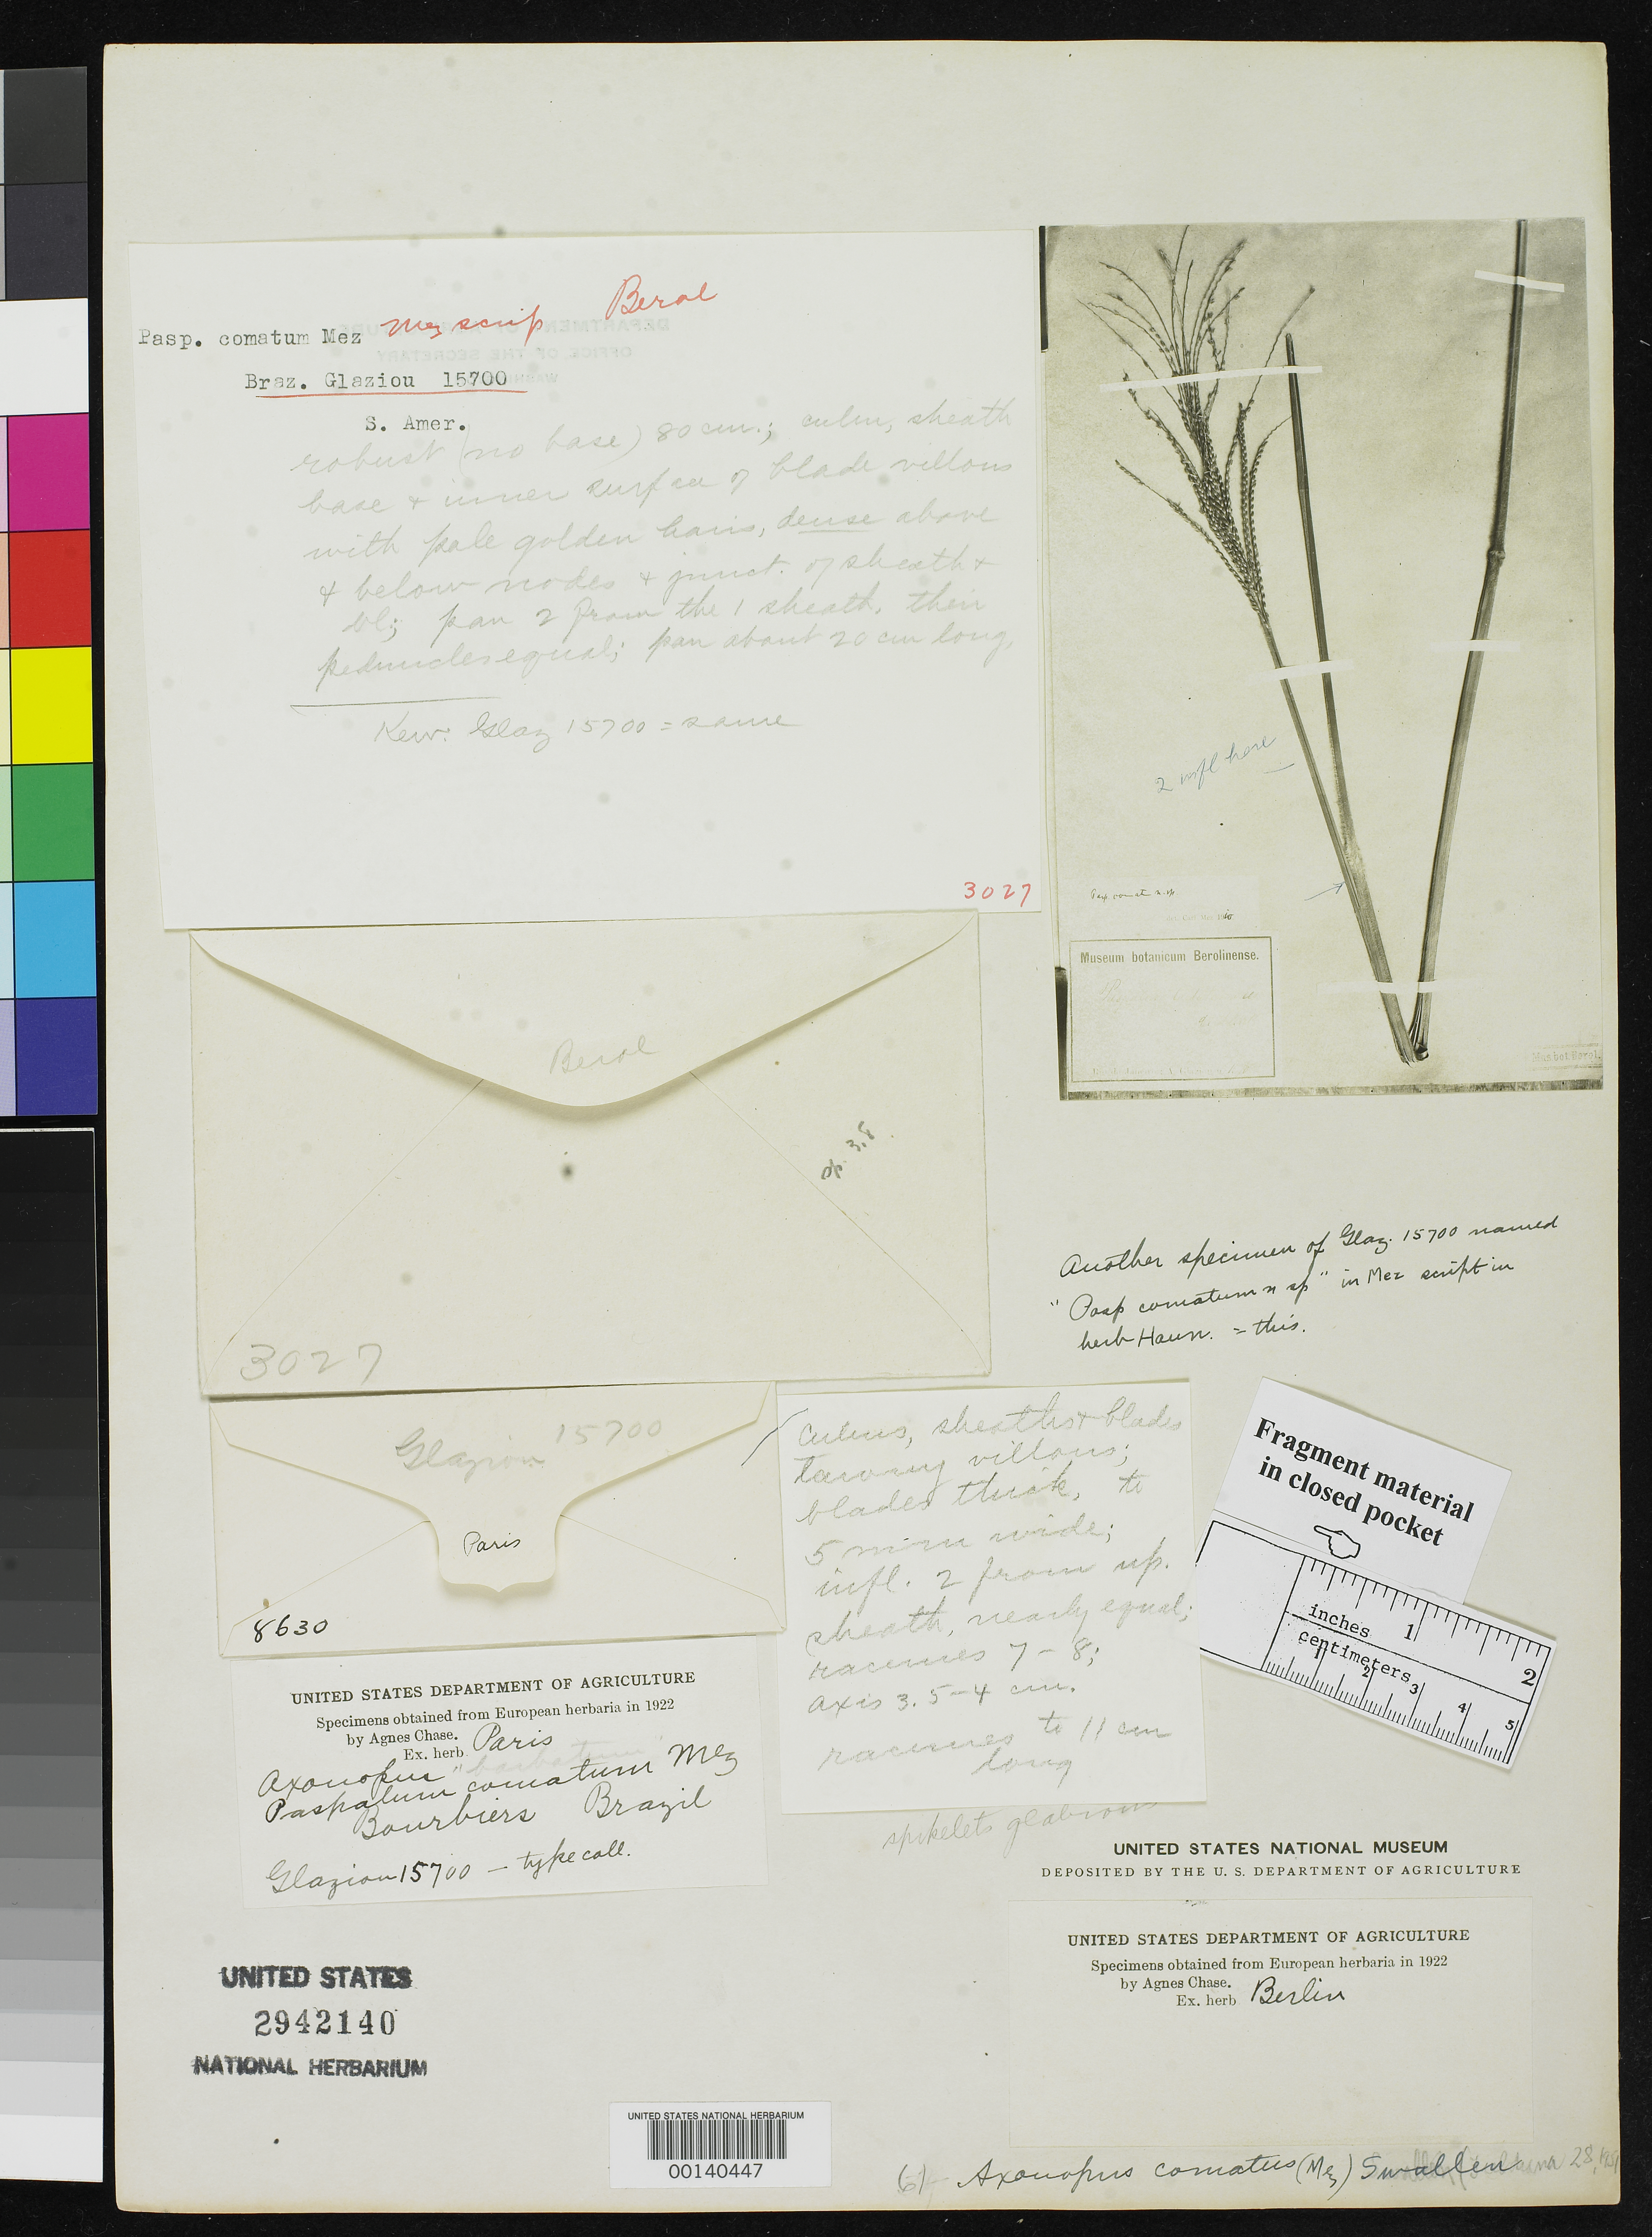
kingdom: Plantae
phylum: Tracheophyta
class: Liliopsida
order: Poales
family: Poaceae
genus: Paspalum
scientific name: Paspalum comatum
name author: Mez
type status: Type Fragment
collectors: A. F. M. Glaziou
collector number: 15700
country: Brazil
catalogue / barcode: US 2942140